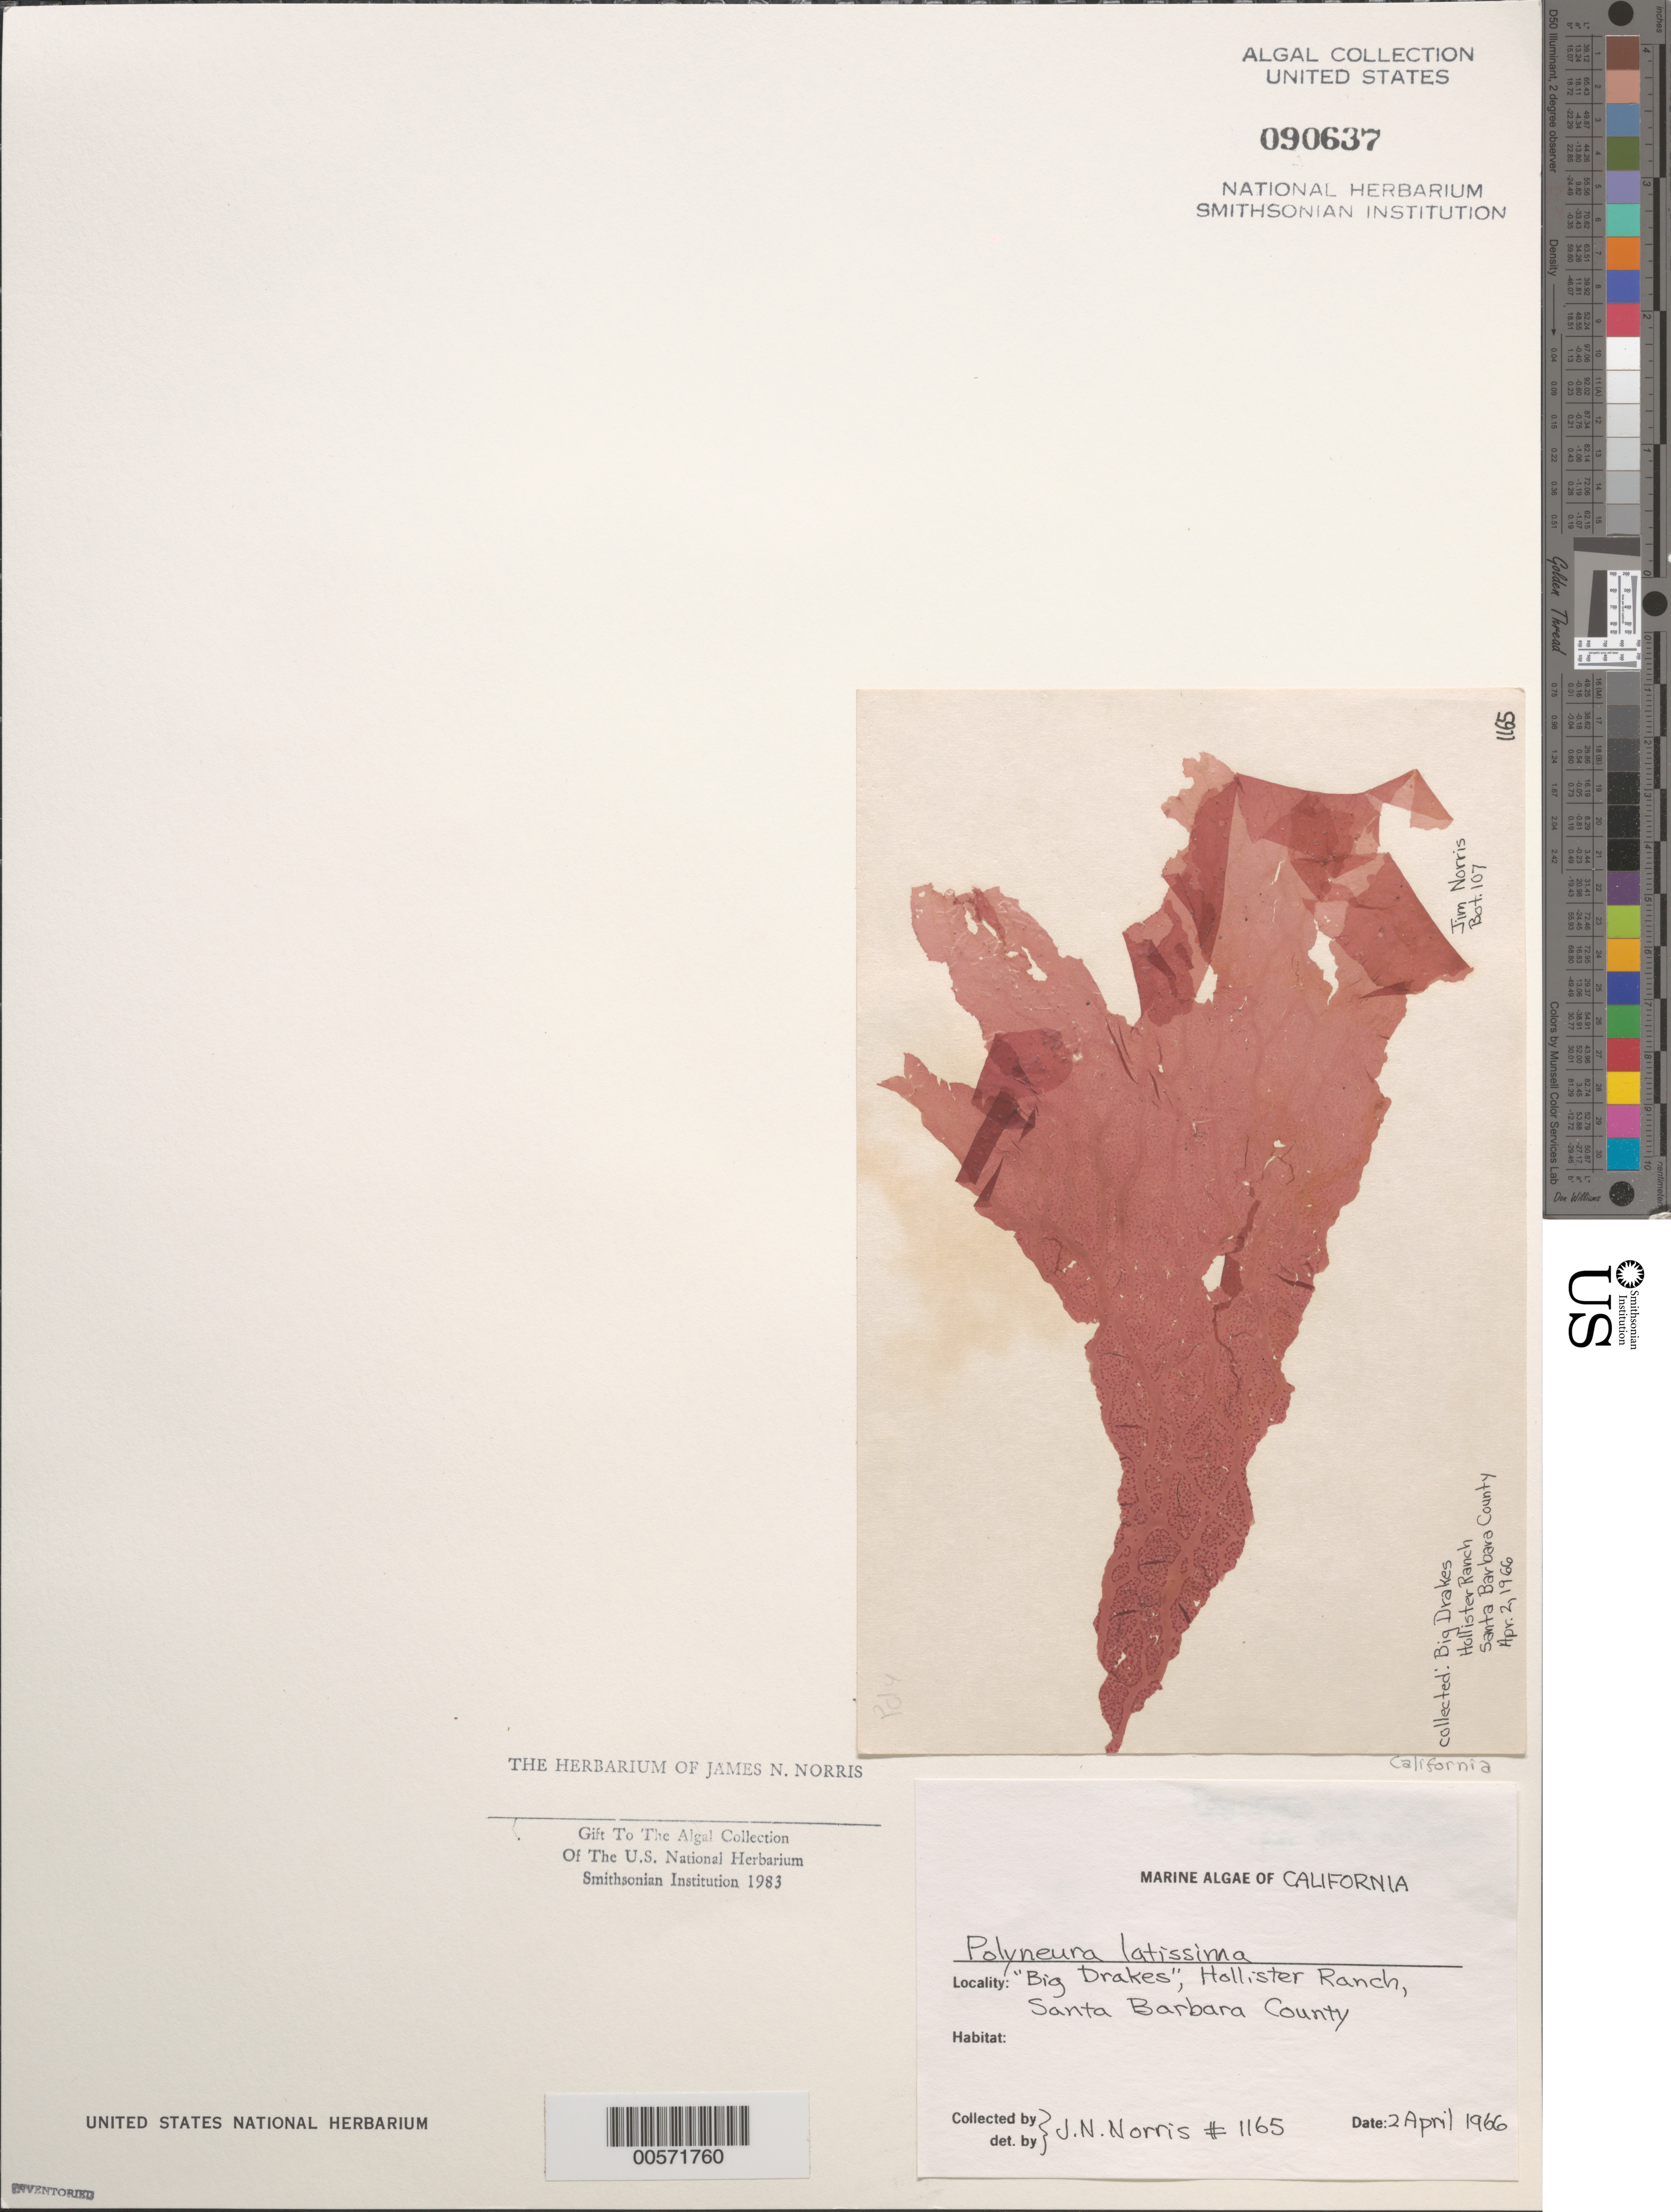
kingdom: Plantae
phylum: Rhodophyta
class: Florideophyceae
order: Ceramiales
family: Delesseriaceae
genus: Polyneura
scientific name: Polyneura latissima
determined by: Norris, James N.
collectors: J. N. Norris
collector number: JN-1165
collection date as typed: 02 Apr 1966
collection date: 1966-04-02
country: United States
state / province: California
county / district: Santa Barbara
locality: Big Drakes, Hollister Ranch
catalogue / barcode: US 90637